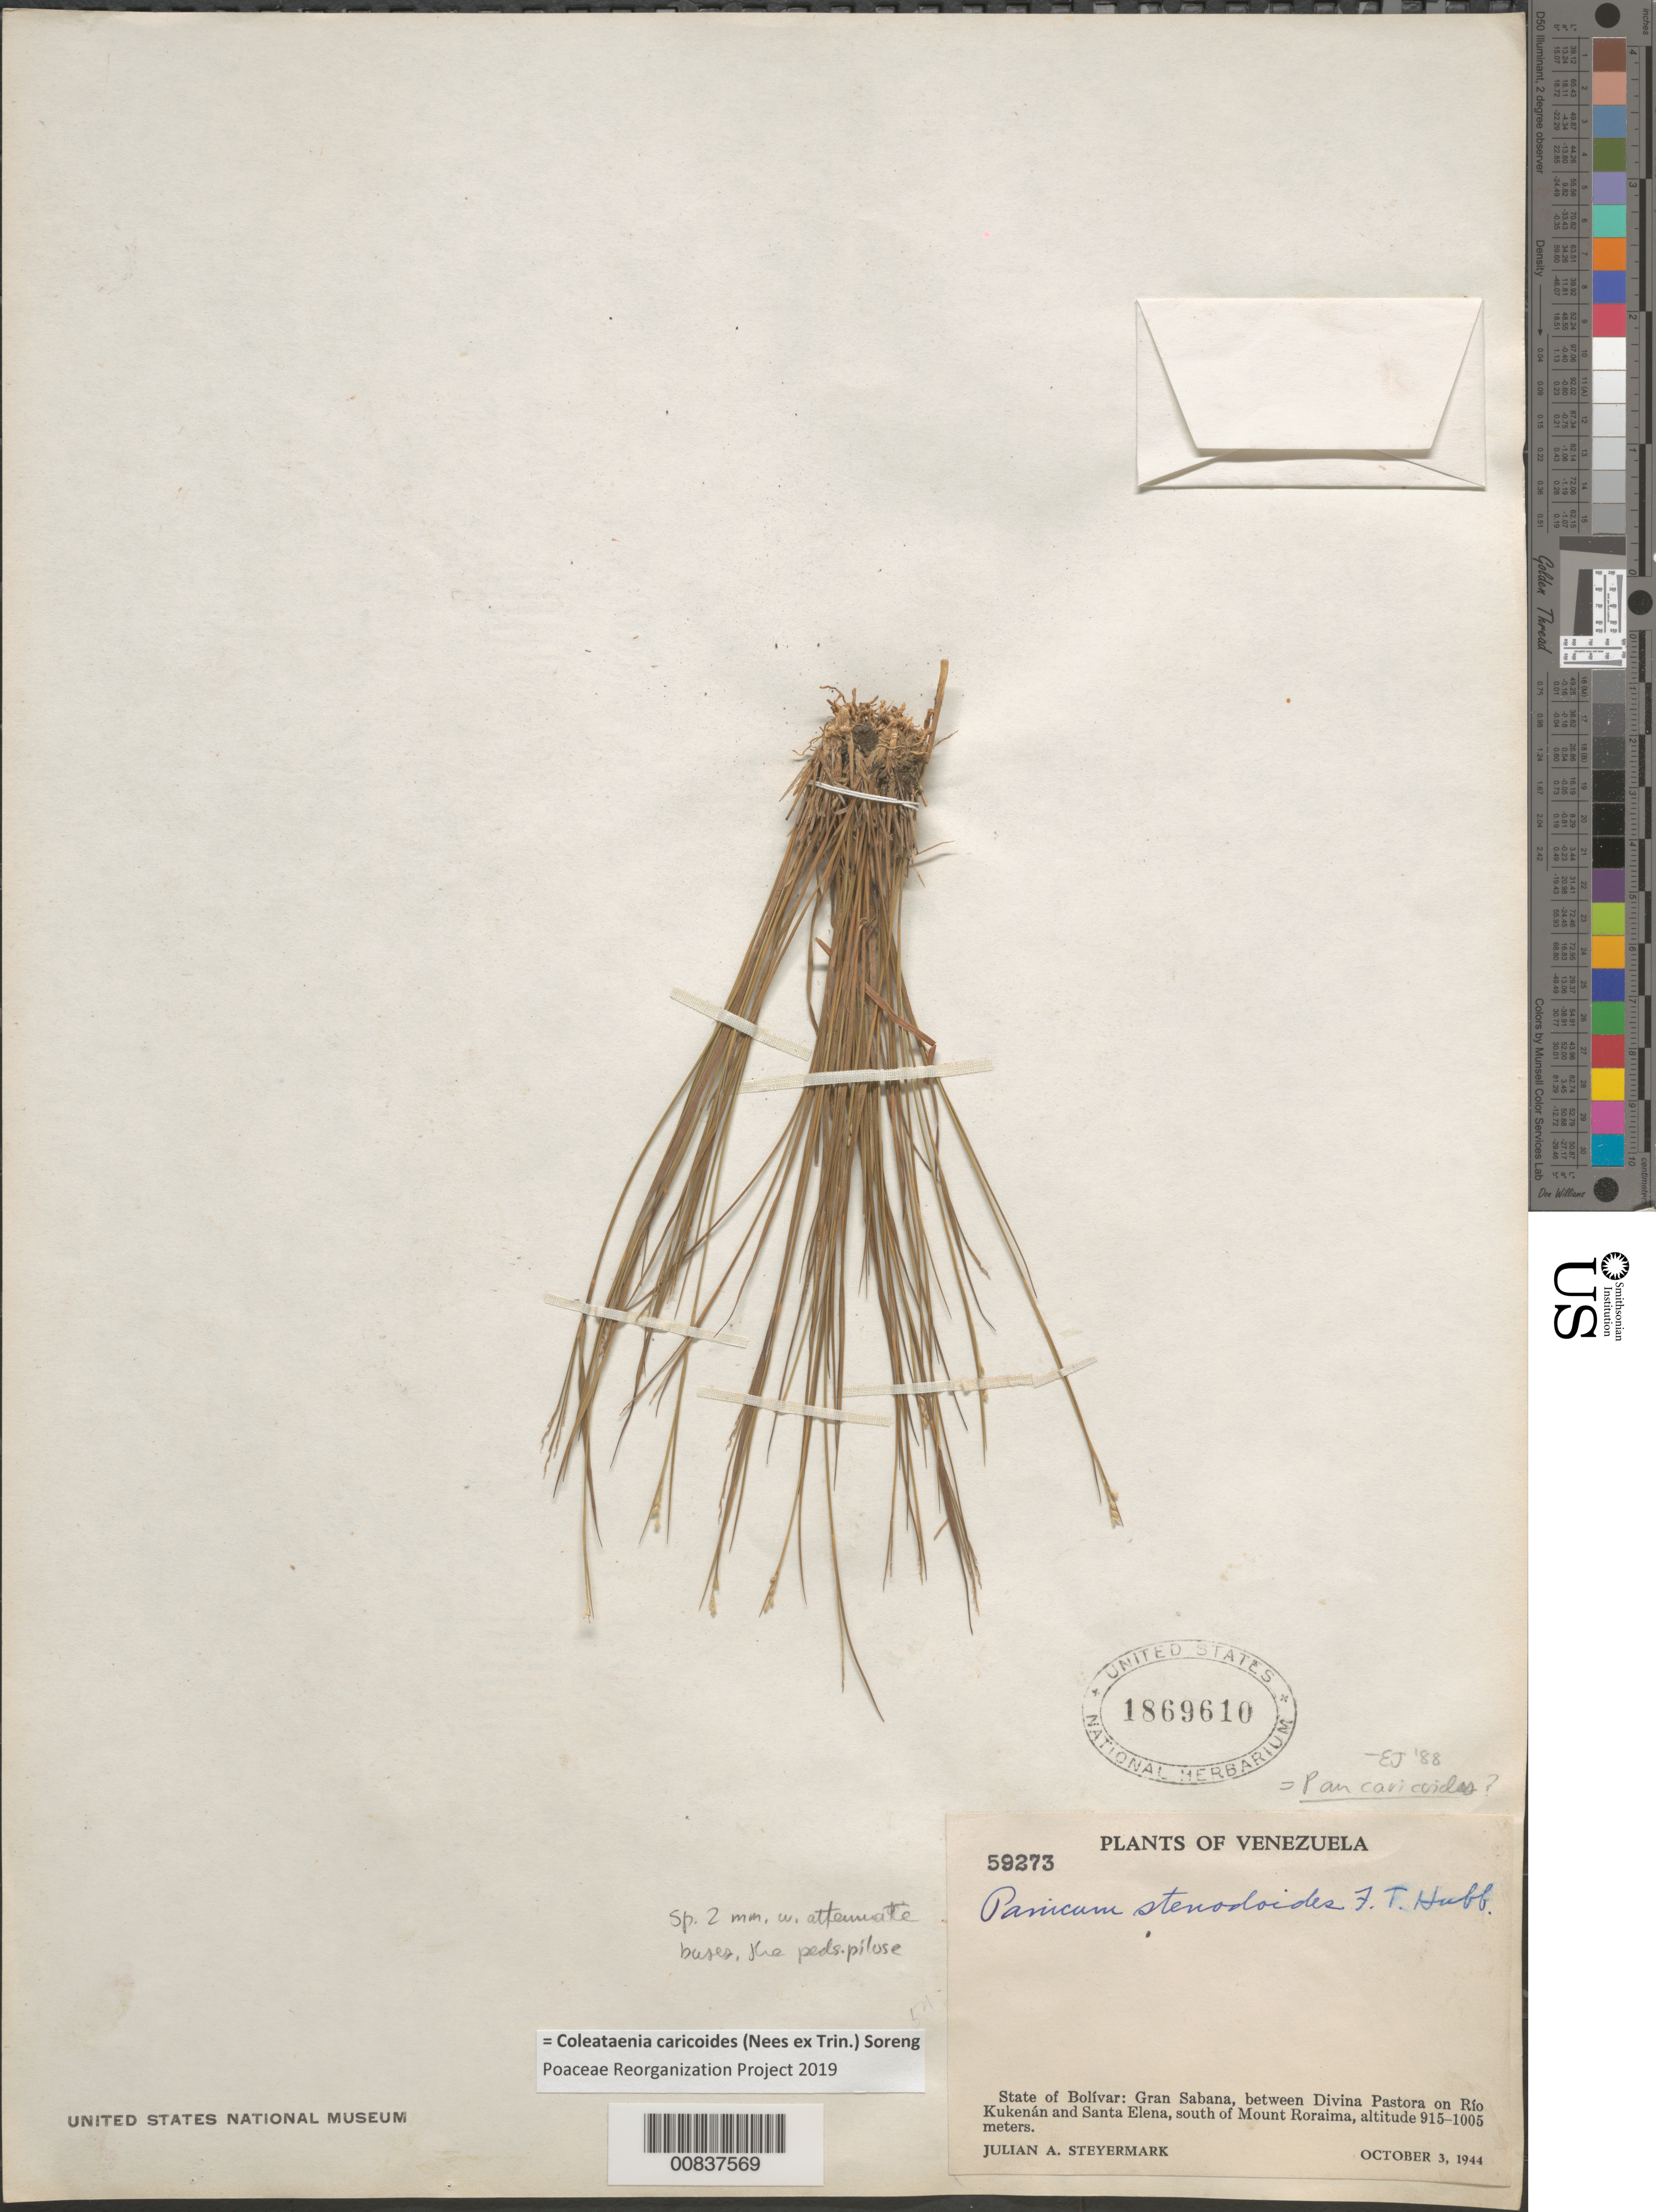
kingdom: Plantae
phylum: Tracheophyta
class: Liliopsida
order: Poales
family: Poaceae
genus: Panicum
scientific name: Panicum caricoides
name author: Nees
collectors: J. Steyermark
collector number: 59273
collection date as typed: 3-Oct-44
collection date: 1944-10-03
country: Venezuela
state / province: Bolívar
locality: Gran Sabana, between Divina Pastora on Río Kukenán and Santa Elena, south of Mount Roraima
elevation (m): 915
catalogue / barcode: US 1869610